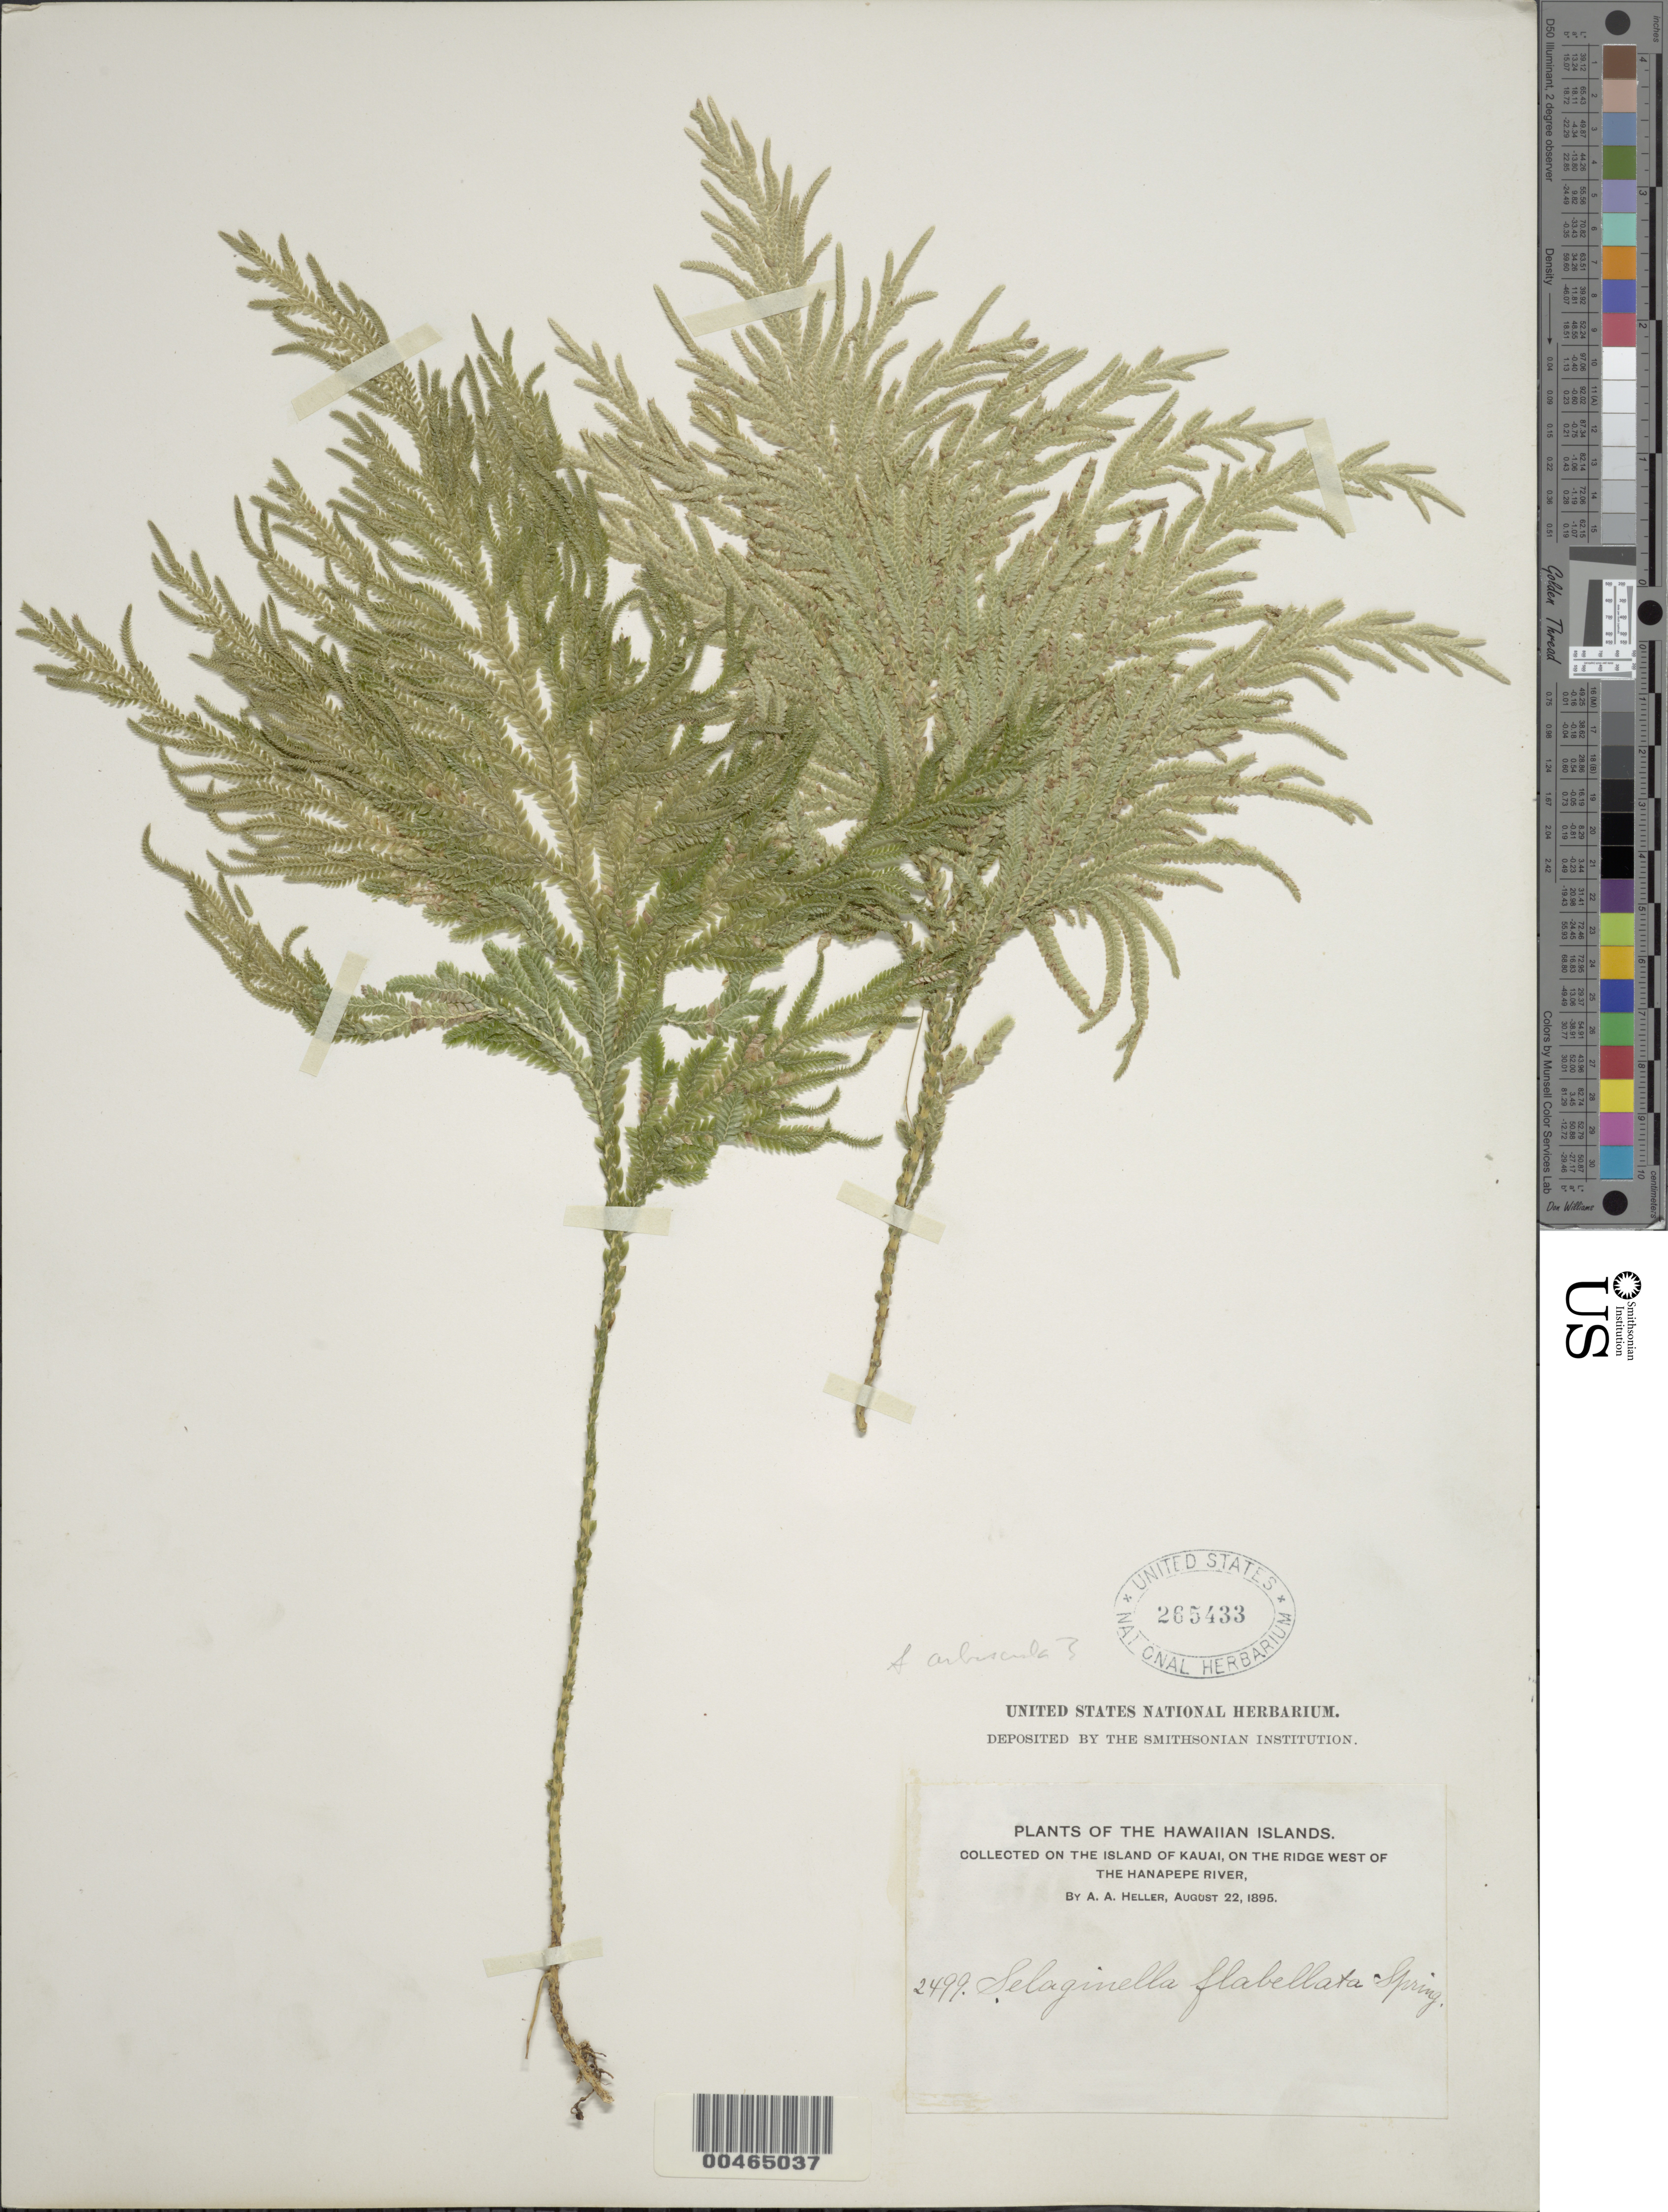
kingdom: Plantae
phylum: Tracheophyta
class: Lycopodiopsida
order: Selaginellales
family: Selaginellaceae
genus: Selaginella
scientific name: Selaginella arbuscula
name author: (Kualf.) Spring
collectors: A. A. Heller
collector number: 2499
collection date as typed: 22 Aug 1895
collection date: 1895-08-22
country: United States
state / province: Hawaii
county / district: Kauai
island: Kaua'i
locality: On the ridge W of the Hanapepe River, Kauai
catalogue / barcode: US 265433